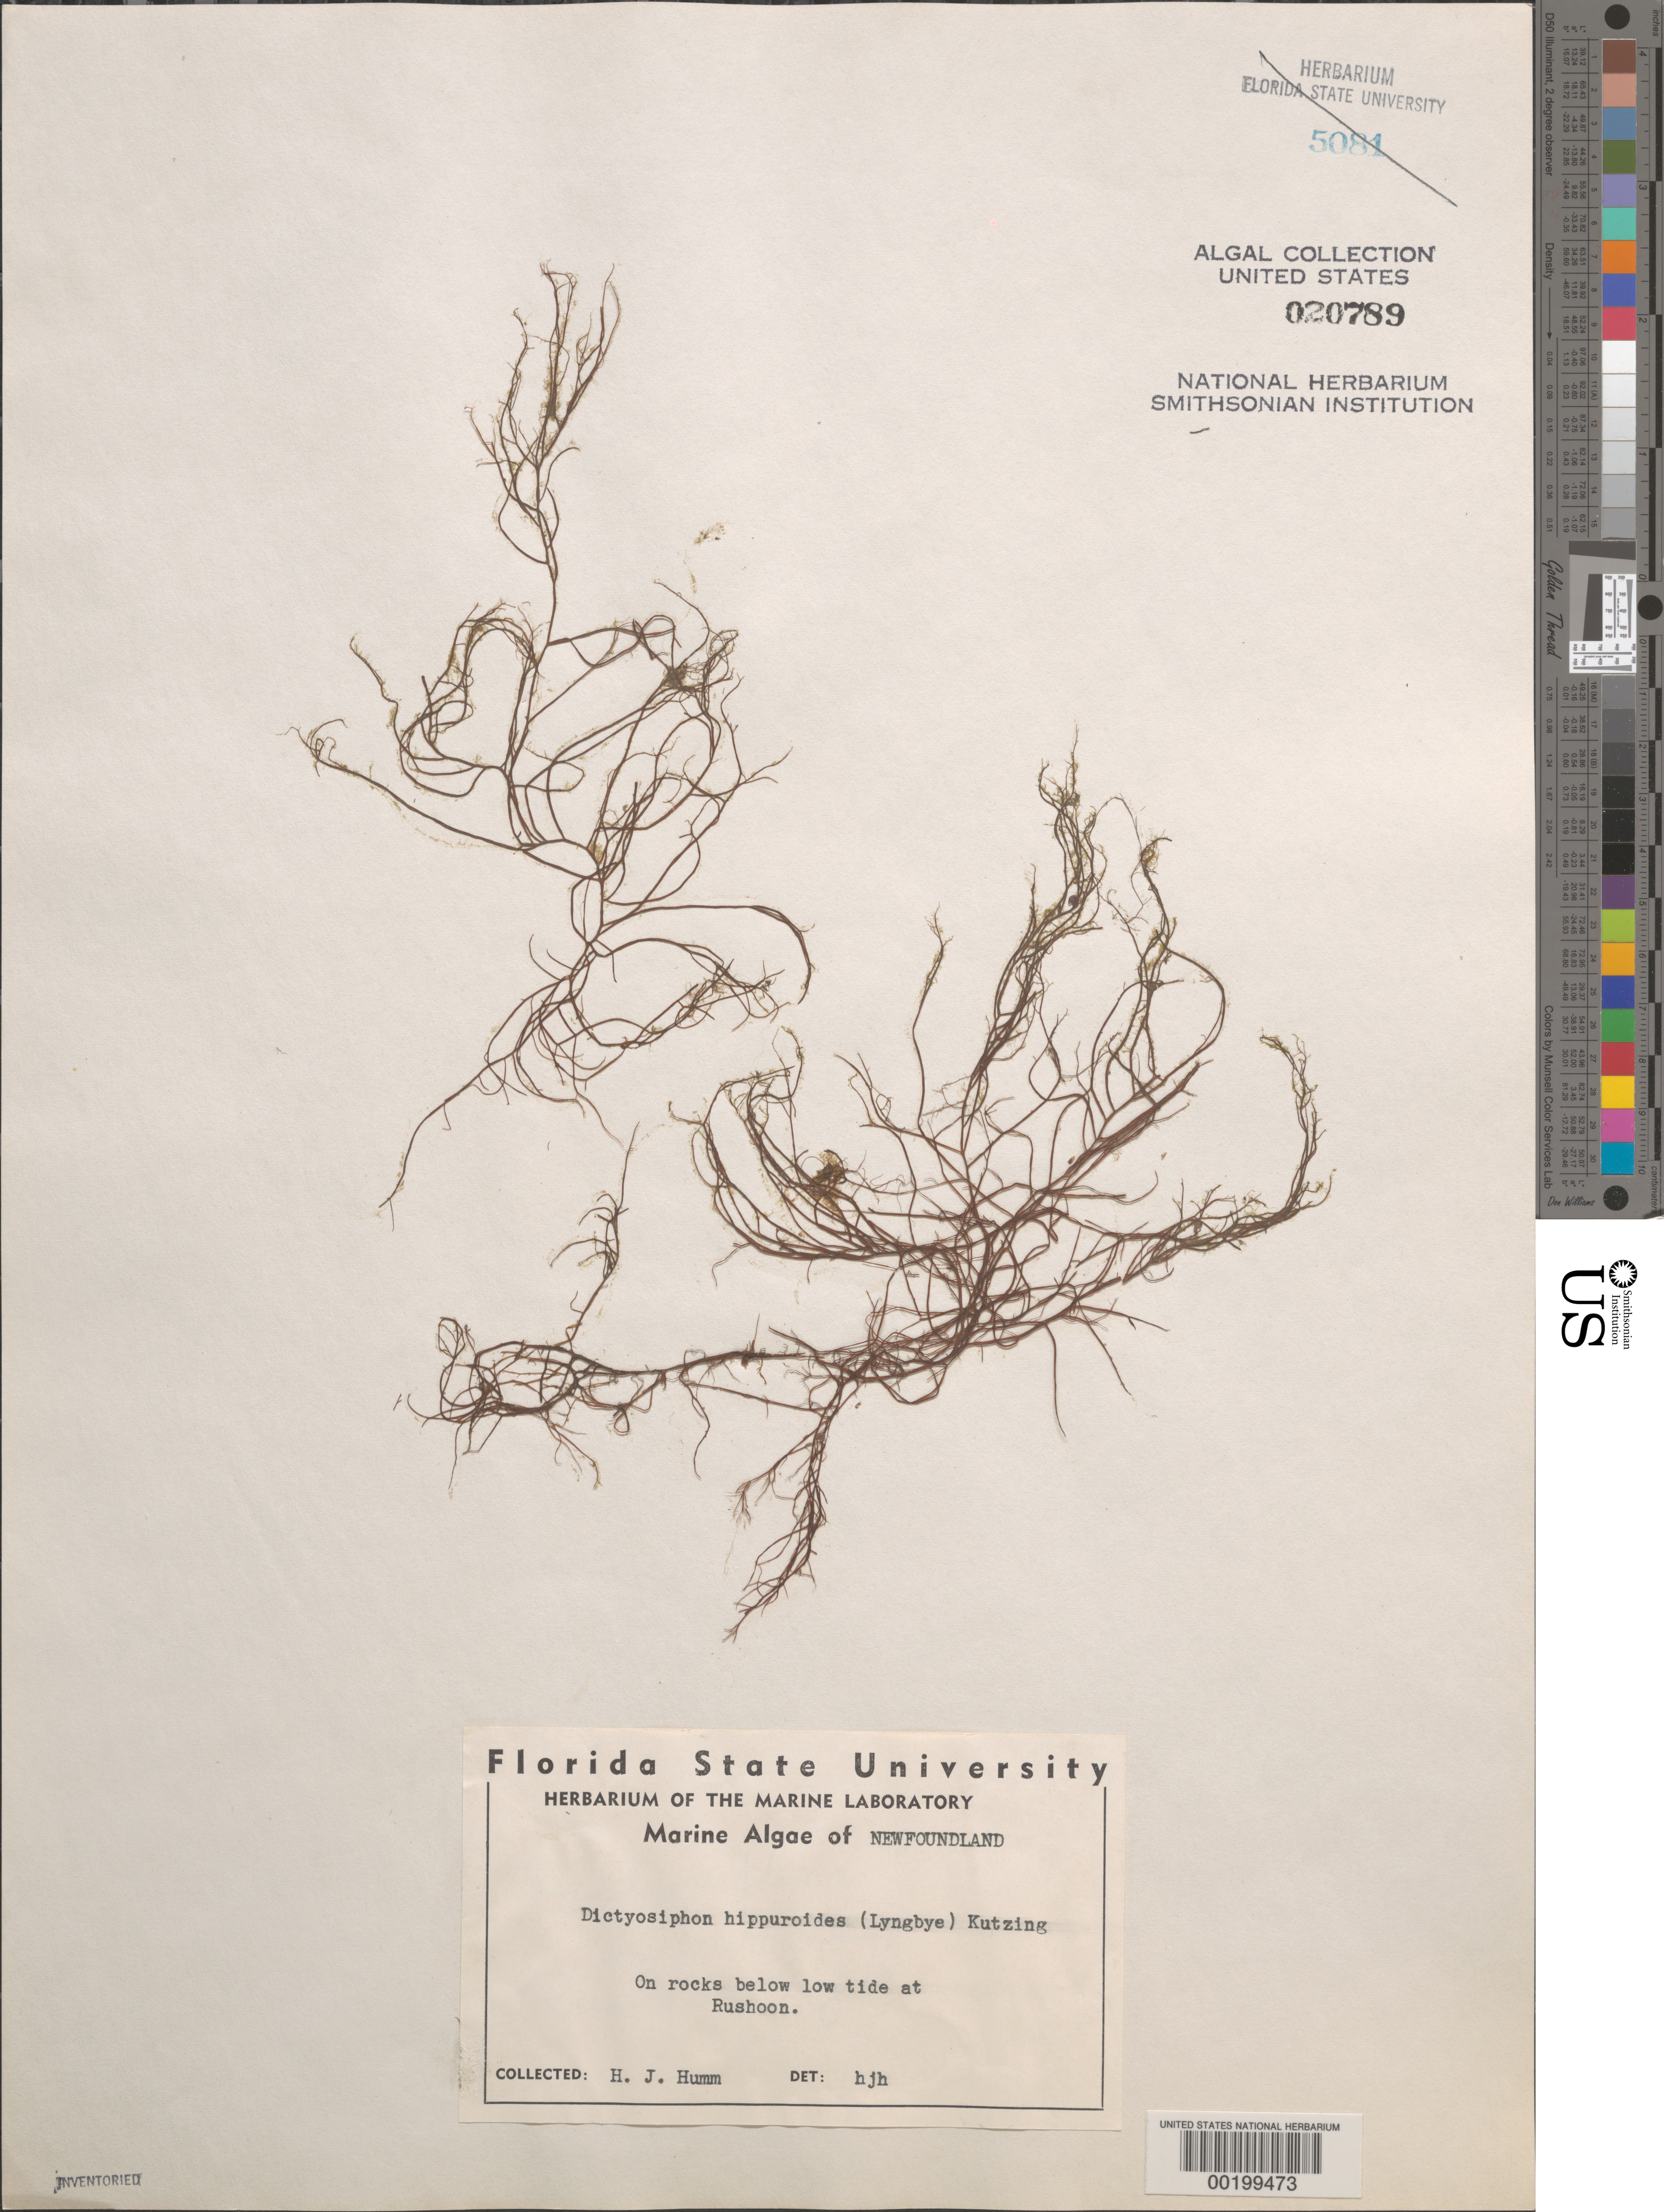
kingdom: Chromista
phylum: Ochrophyta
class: Phaeophyceae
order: Dictyosiphonales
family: Dictyosiphonaceae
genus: Dictyosiphon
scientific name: Dictyosiphon foeniculaceus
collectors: H. J. Humm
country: Canada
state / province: Newfoundland and Labrador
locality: Rushoon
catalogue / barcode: US 20789